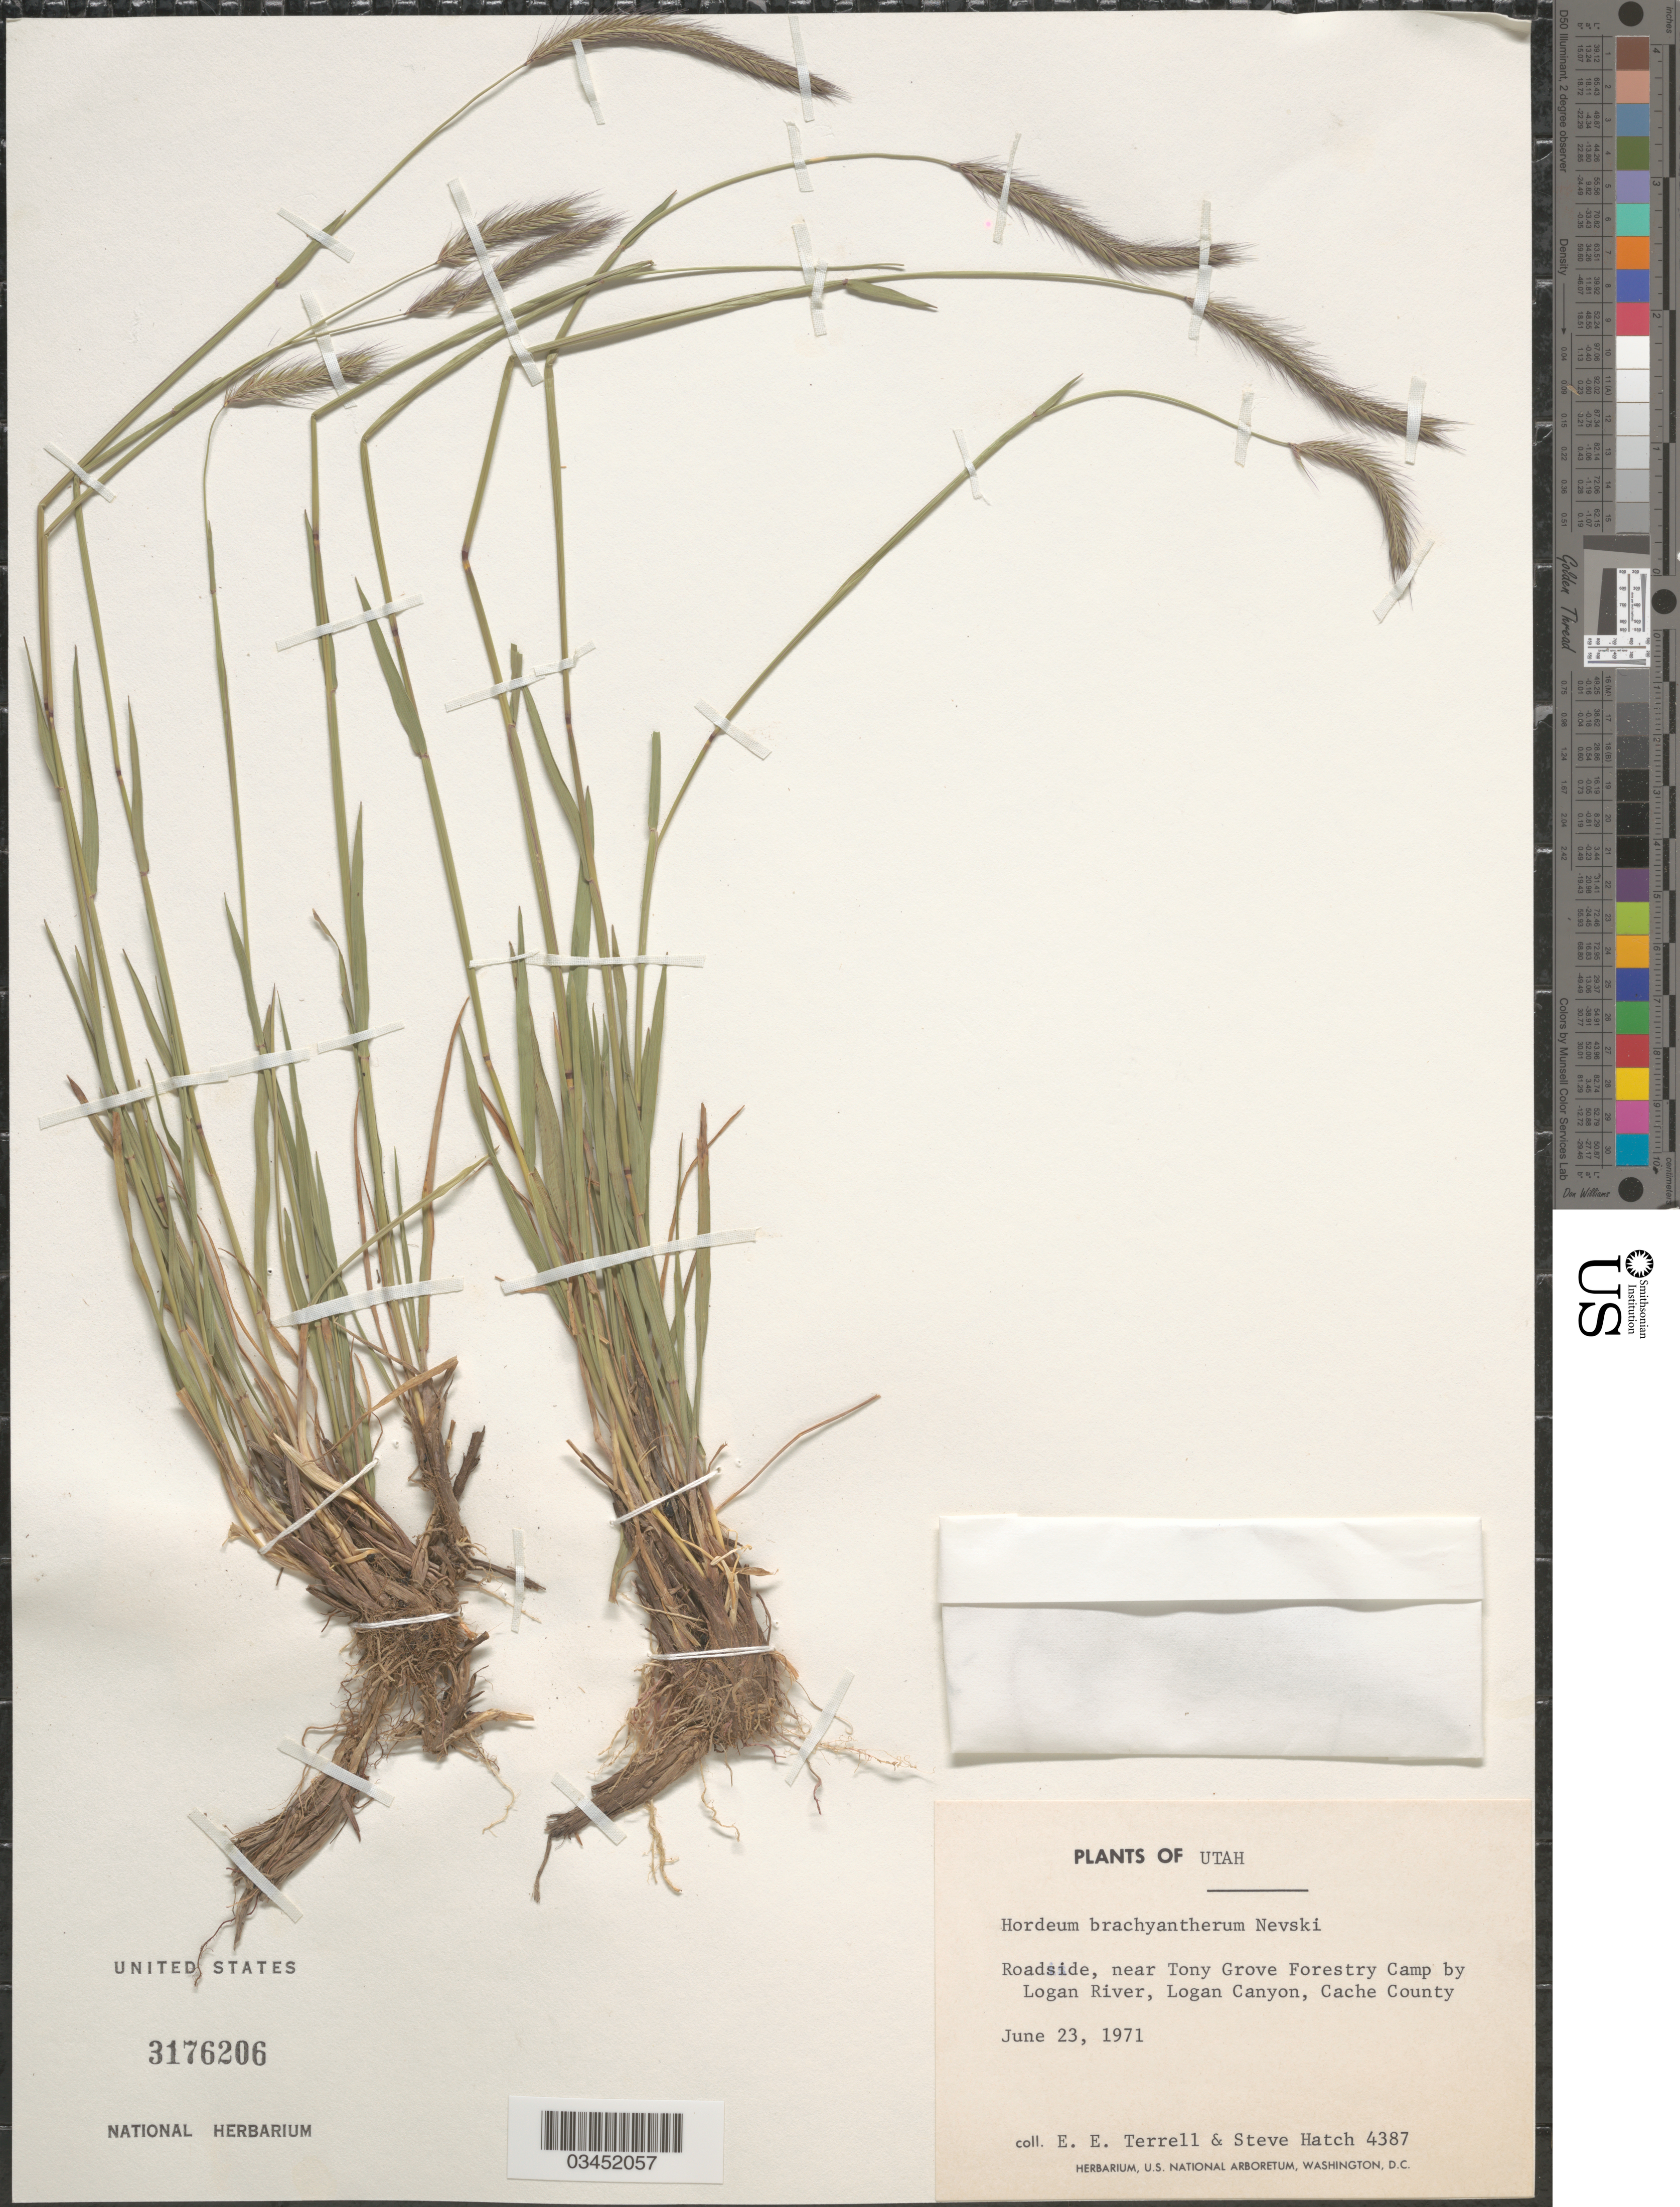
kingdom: Plantae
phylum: Tracheophyta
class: Liliopsida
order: Poales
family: Poaceae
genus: Hordeum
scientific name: Hordeum brachyantherum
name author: Nevski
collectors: E. E. Terrell & S. Hatch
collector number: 4387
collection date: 1971-06-23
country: United States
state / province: Utah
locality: Roadside, near Tony Grove Forestry Camp by Logan River, Logan Canyon, Cache County.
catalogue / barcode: US 3176206